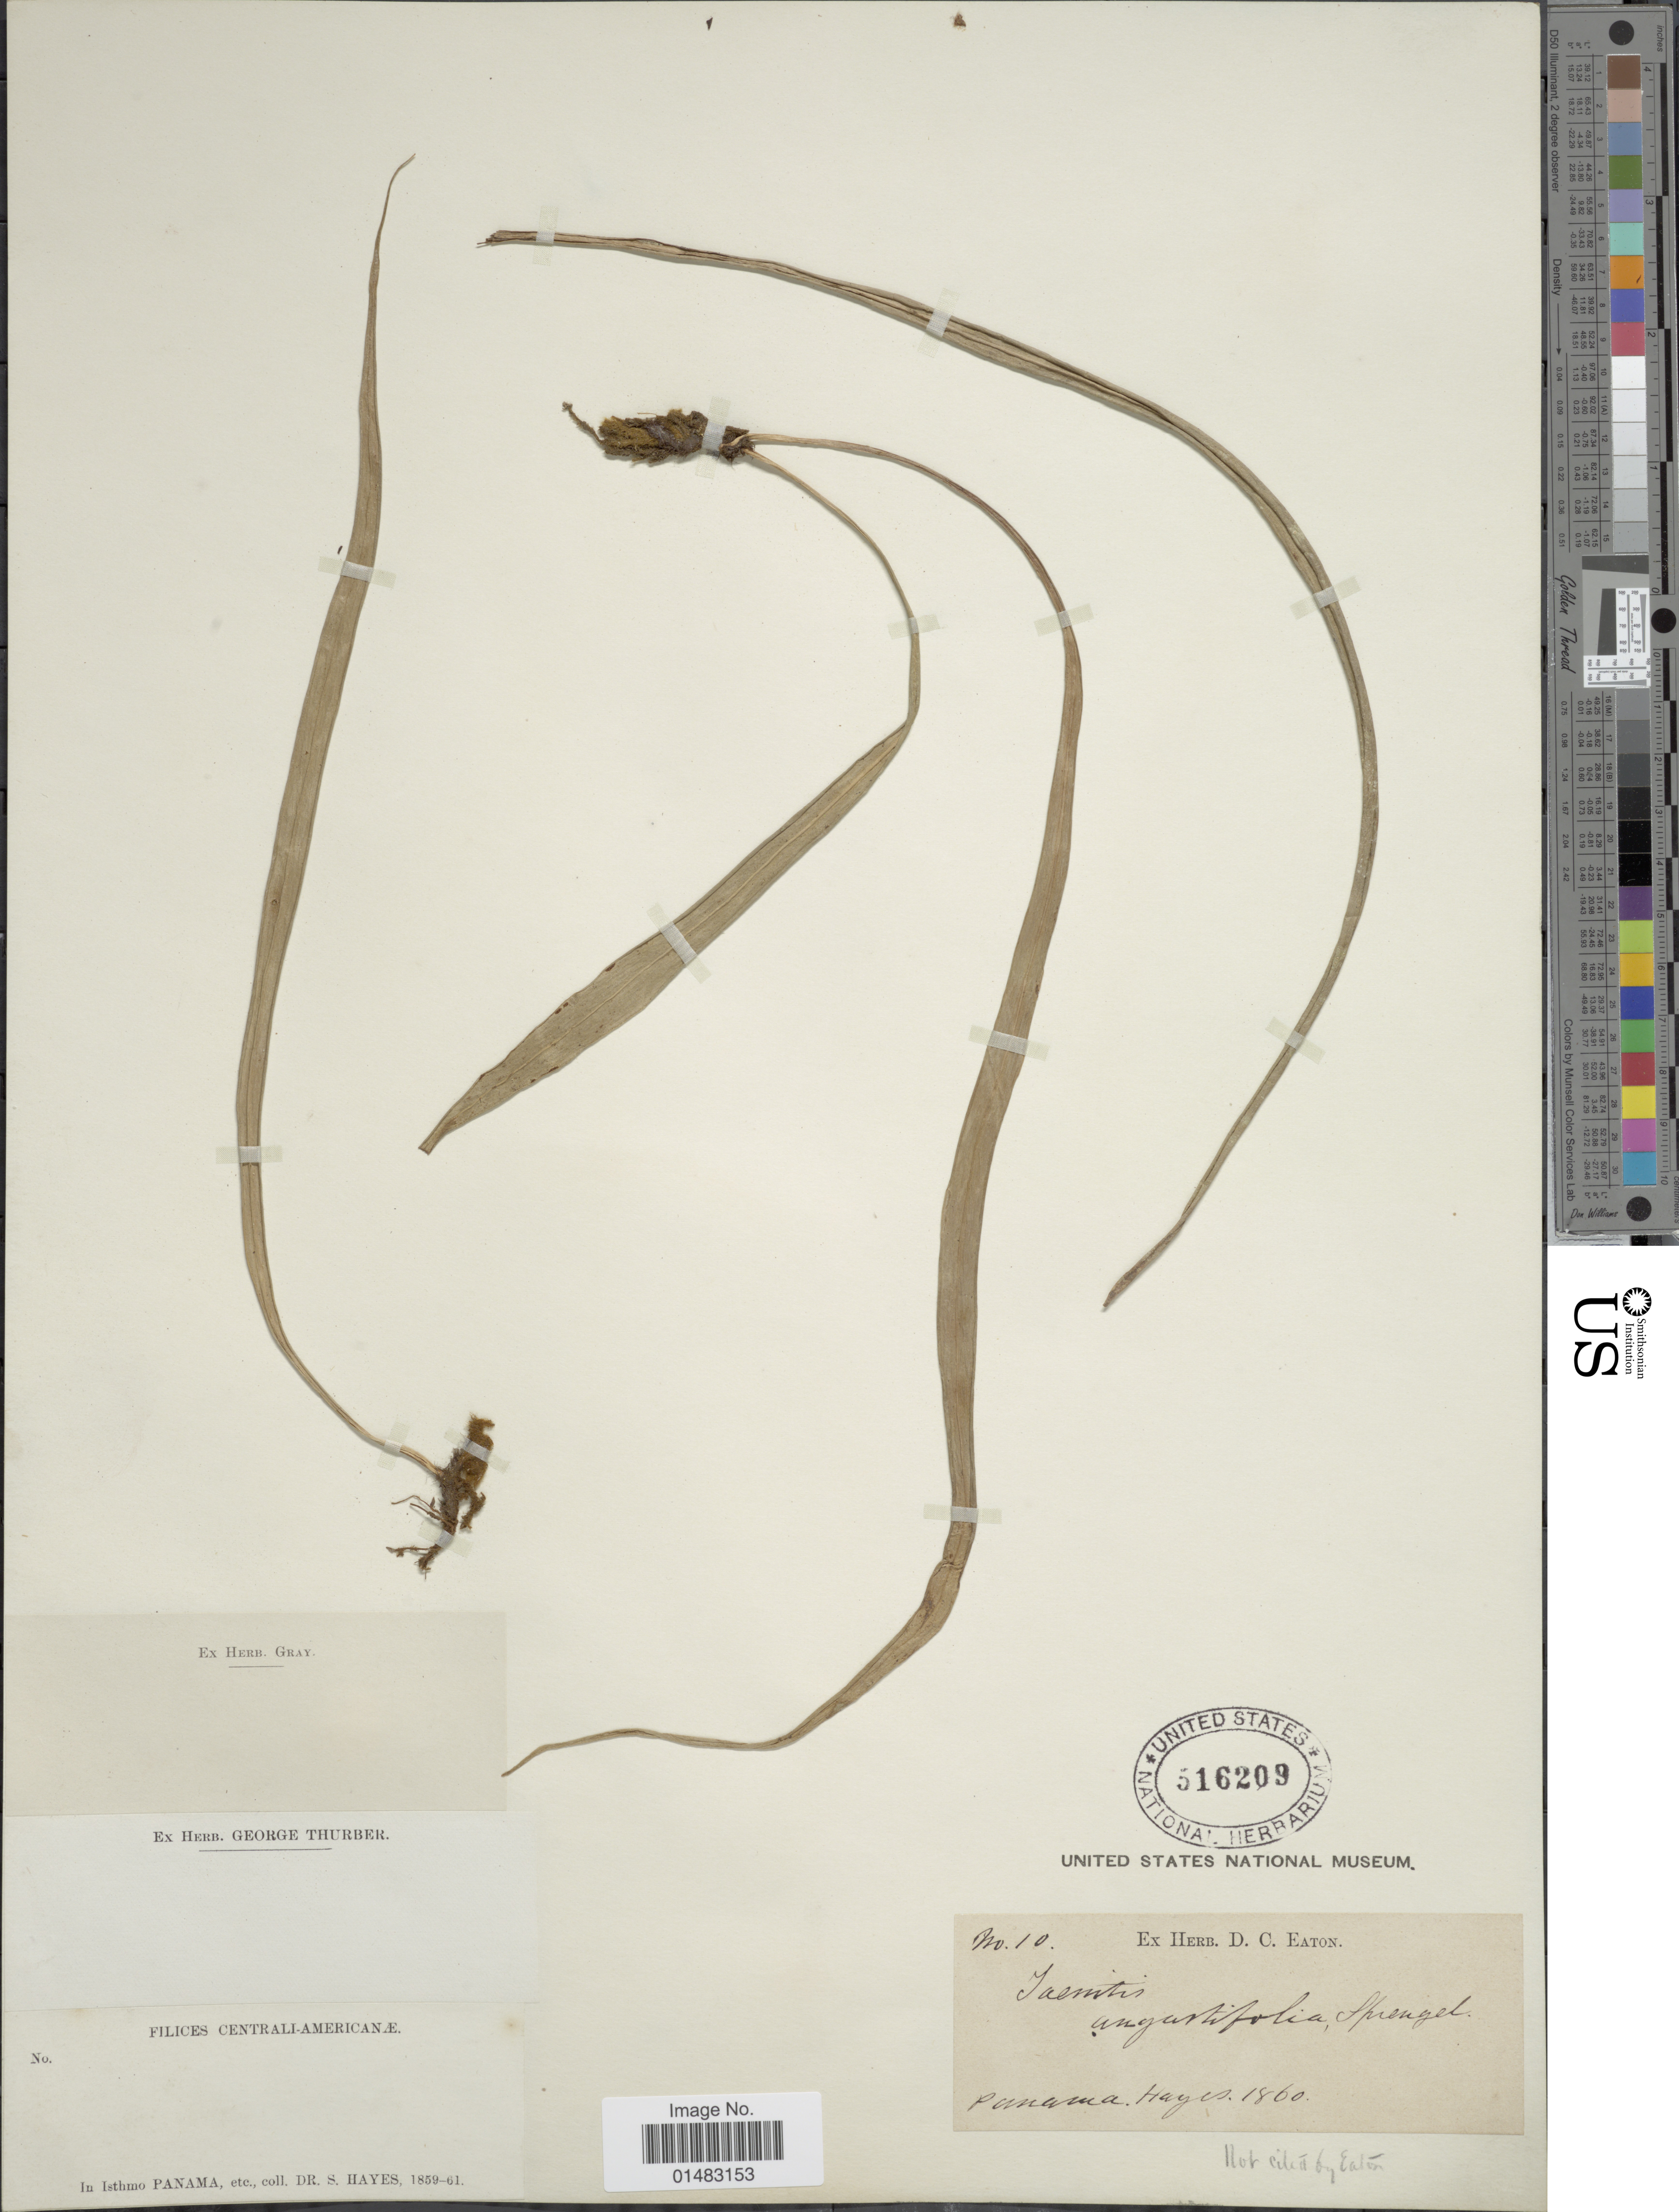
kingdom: Plantae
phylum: Tracheophyta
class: Polypodiopsida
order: Polypodiales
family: Pteridaceae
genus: Ananthacorus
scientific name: Ananthacorus angustifolius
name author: (Sw.) Underw. & Maxon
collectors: S. Hayes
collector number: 10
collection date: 1860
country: Panama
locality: In Isthmo Panama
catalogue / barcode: US 516209